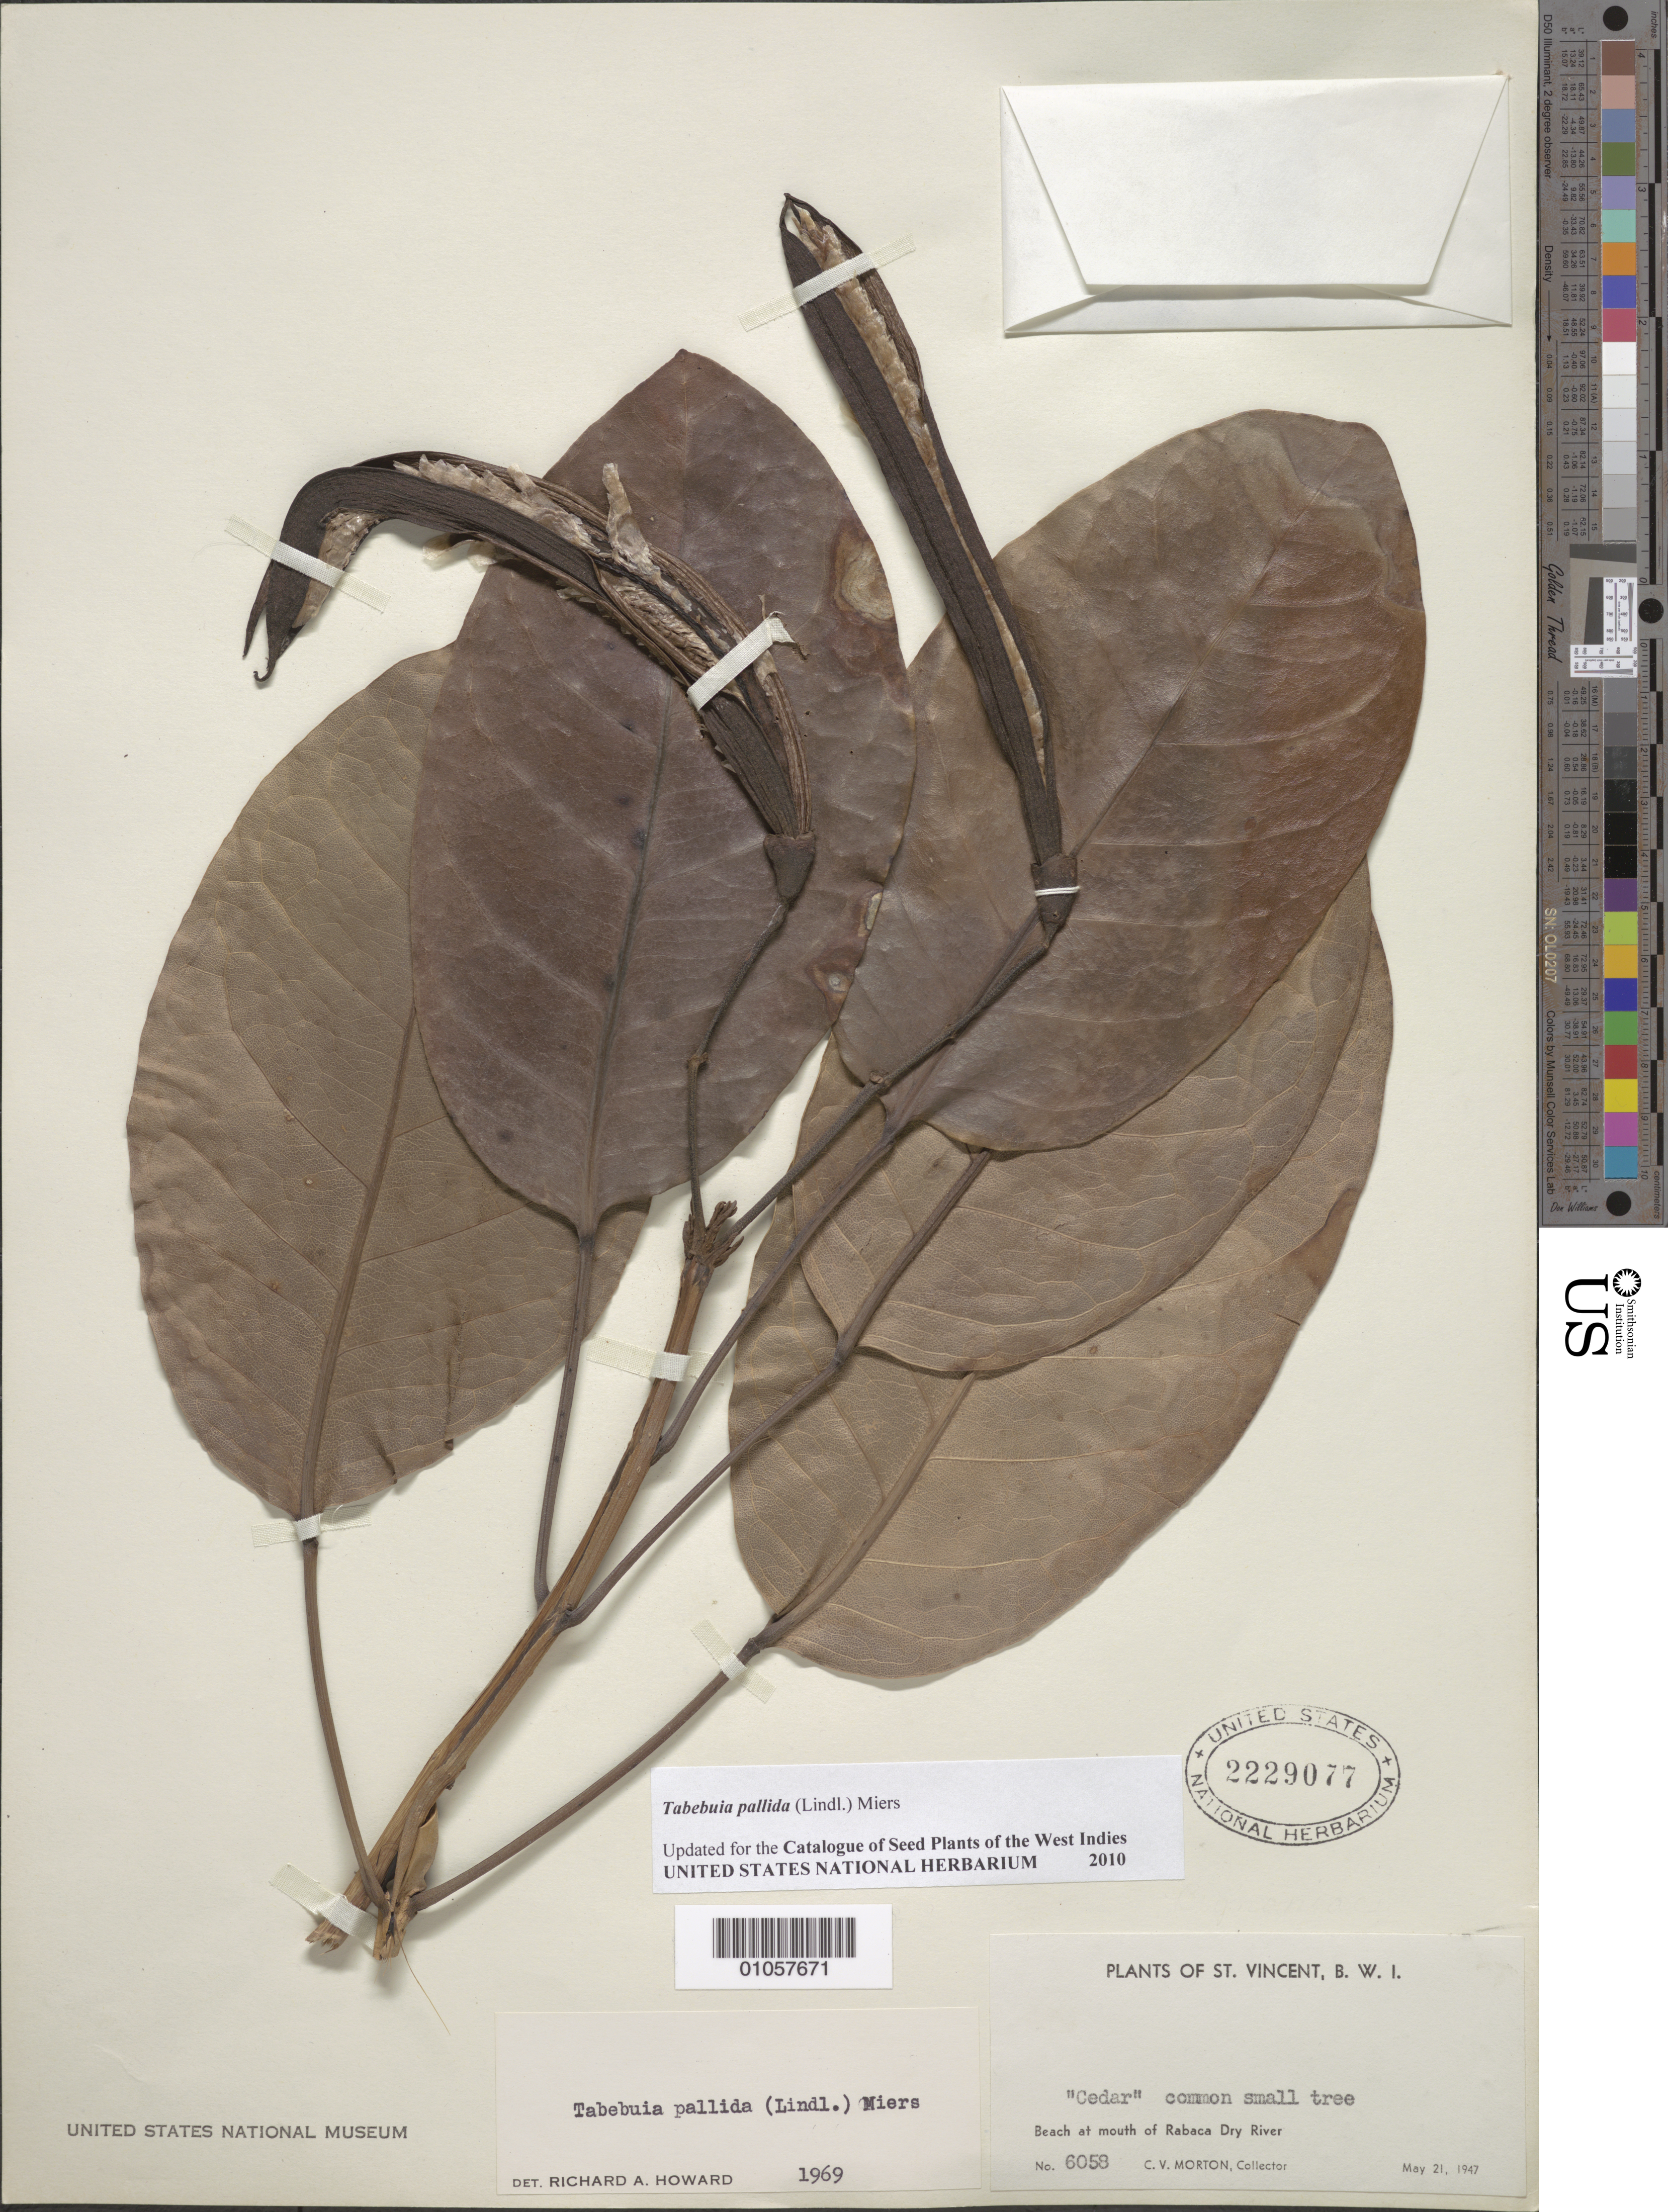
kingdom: Plantae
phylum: Tracheophyta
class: Magnoliopsida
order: Lamiales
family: Bignoniaceae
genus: Tabebuia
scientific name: Tabebuia pallida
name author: (Lindl.) Miers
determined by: Howard, R. A.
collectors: C. V. Morton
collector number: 6058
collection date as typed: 21 May 1947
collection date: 1947-05-21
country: St. Vincent - Grenadines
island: St. Vincent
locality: Rabaca Dry River, beach at the mouth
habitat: Beach at mouth of river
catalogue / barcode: US 2229077